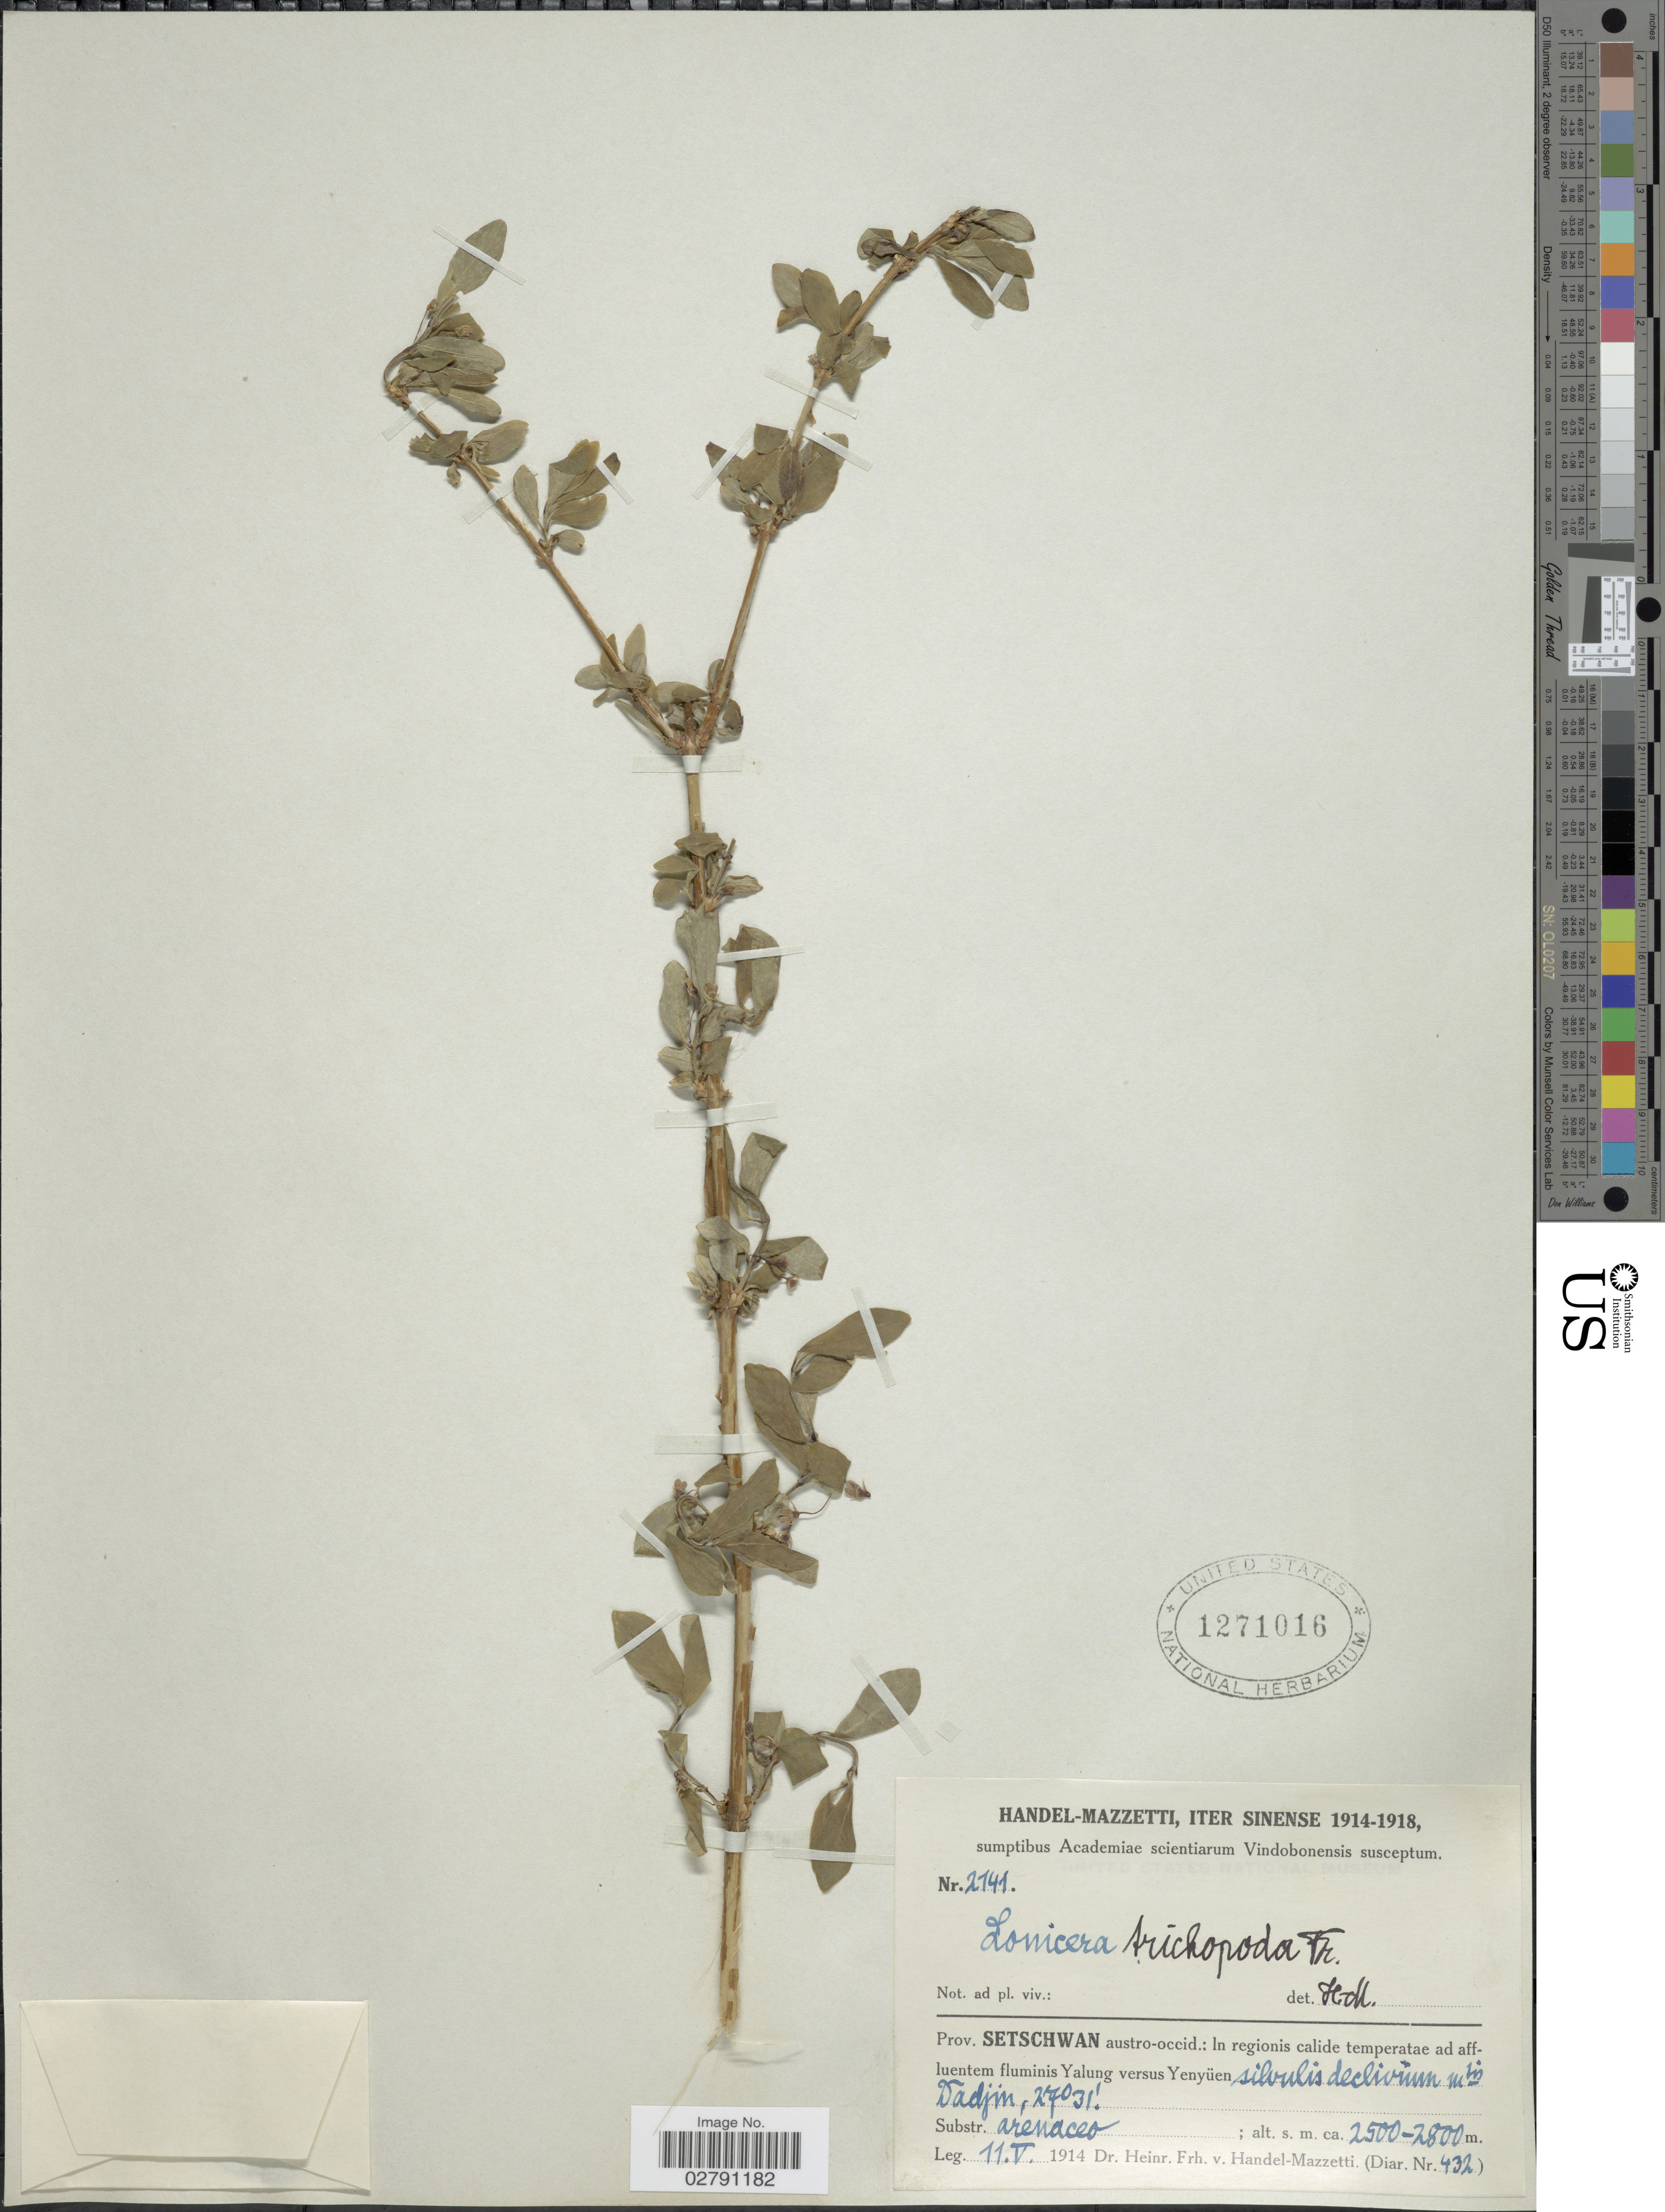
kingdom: Plantae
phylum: Tracheophyta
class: Magnoliopsida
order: Dipsacales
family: Caprifoliaceae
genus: Lonicera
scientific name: Lonicera trichopoda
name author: Franch.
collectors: H. Handel-Mazzetti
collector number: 2141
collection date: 1914-05-11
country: China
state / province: Sichuan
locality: Iter Sinense. Prov. Setschwan austro-occid.: In regionis calide temperatae ad affluentem fluminis Yalung versus Yenyüen silvulis declivium mtis [interpreted] Dadjin.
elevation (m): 2500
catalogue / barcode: US 1271016